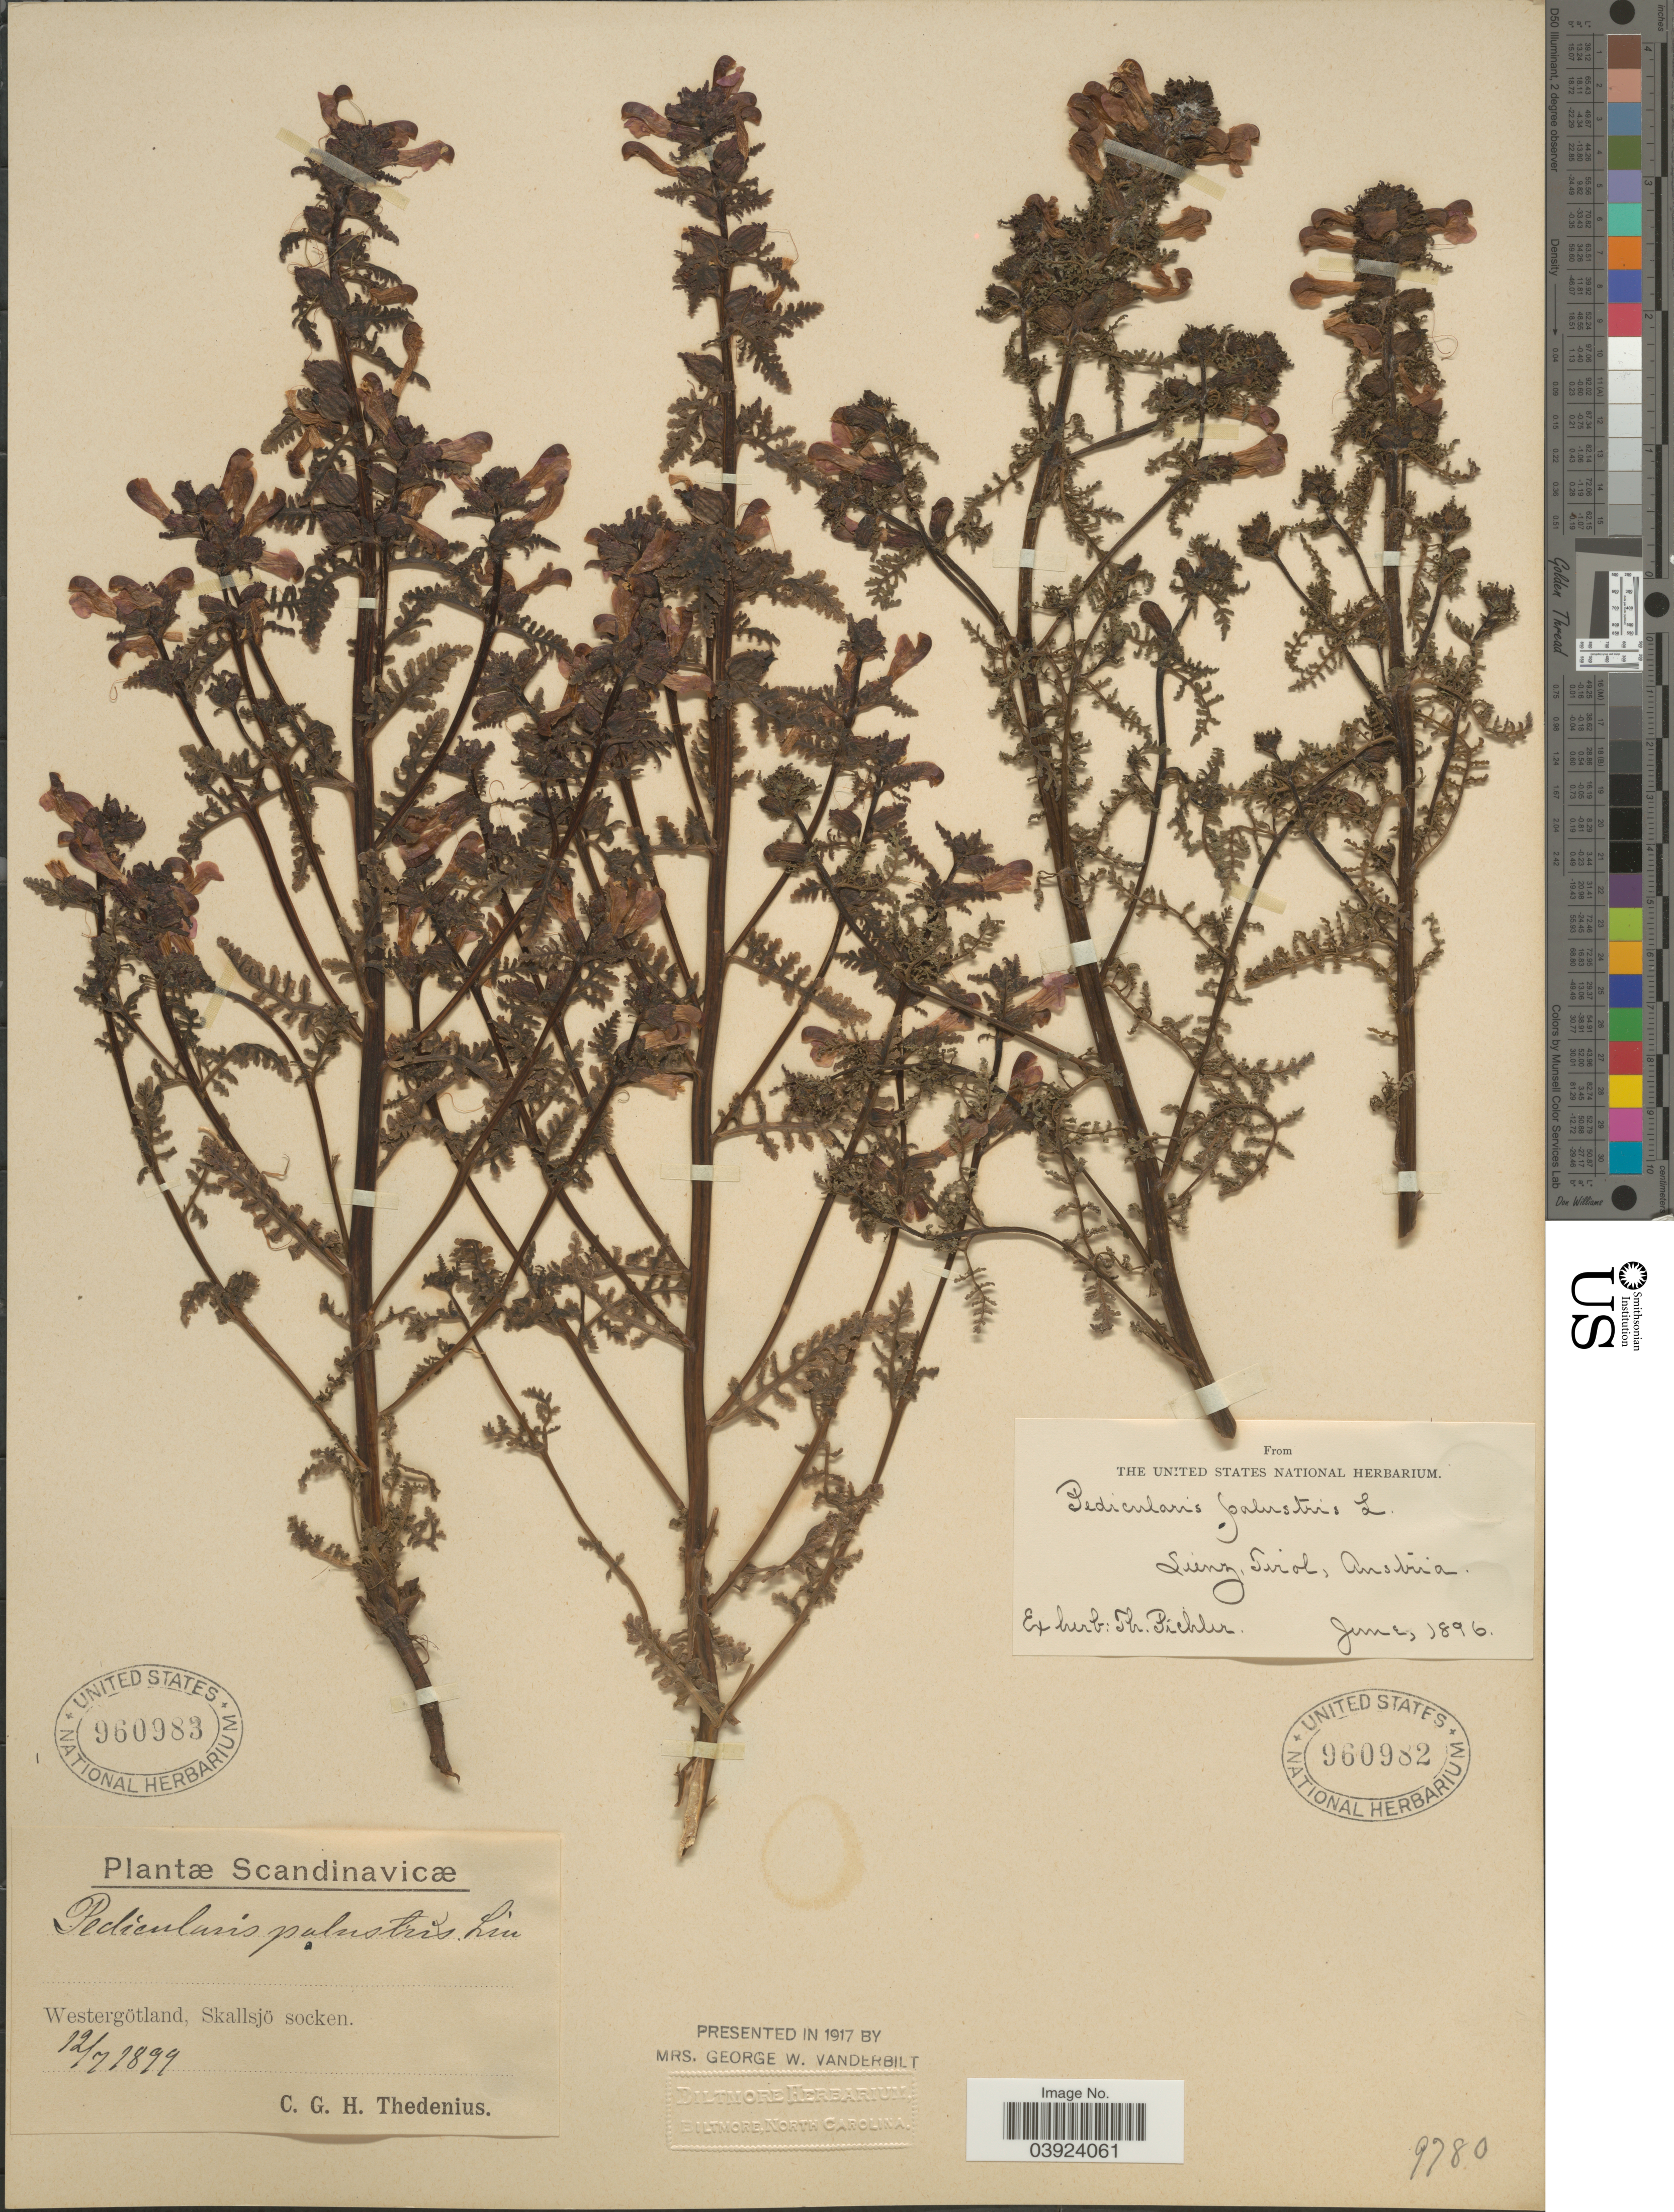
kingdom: Plantae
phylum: Tracheophyta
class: Magnoliopsida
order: Lamiales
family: Orobanchaceae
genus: Pedicularis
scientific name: Pedicularis palustris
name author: L.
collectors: C. Thedenius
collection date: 1899-07-12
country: Sweden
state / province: Västra Götaland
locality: Scandinavicæ. Westergötland, Skallsjö socken.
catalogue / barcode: US 960983-2